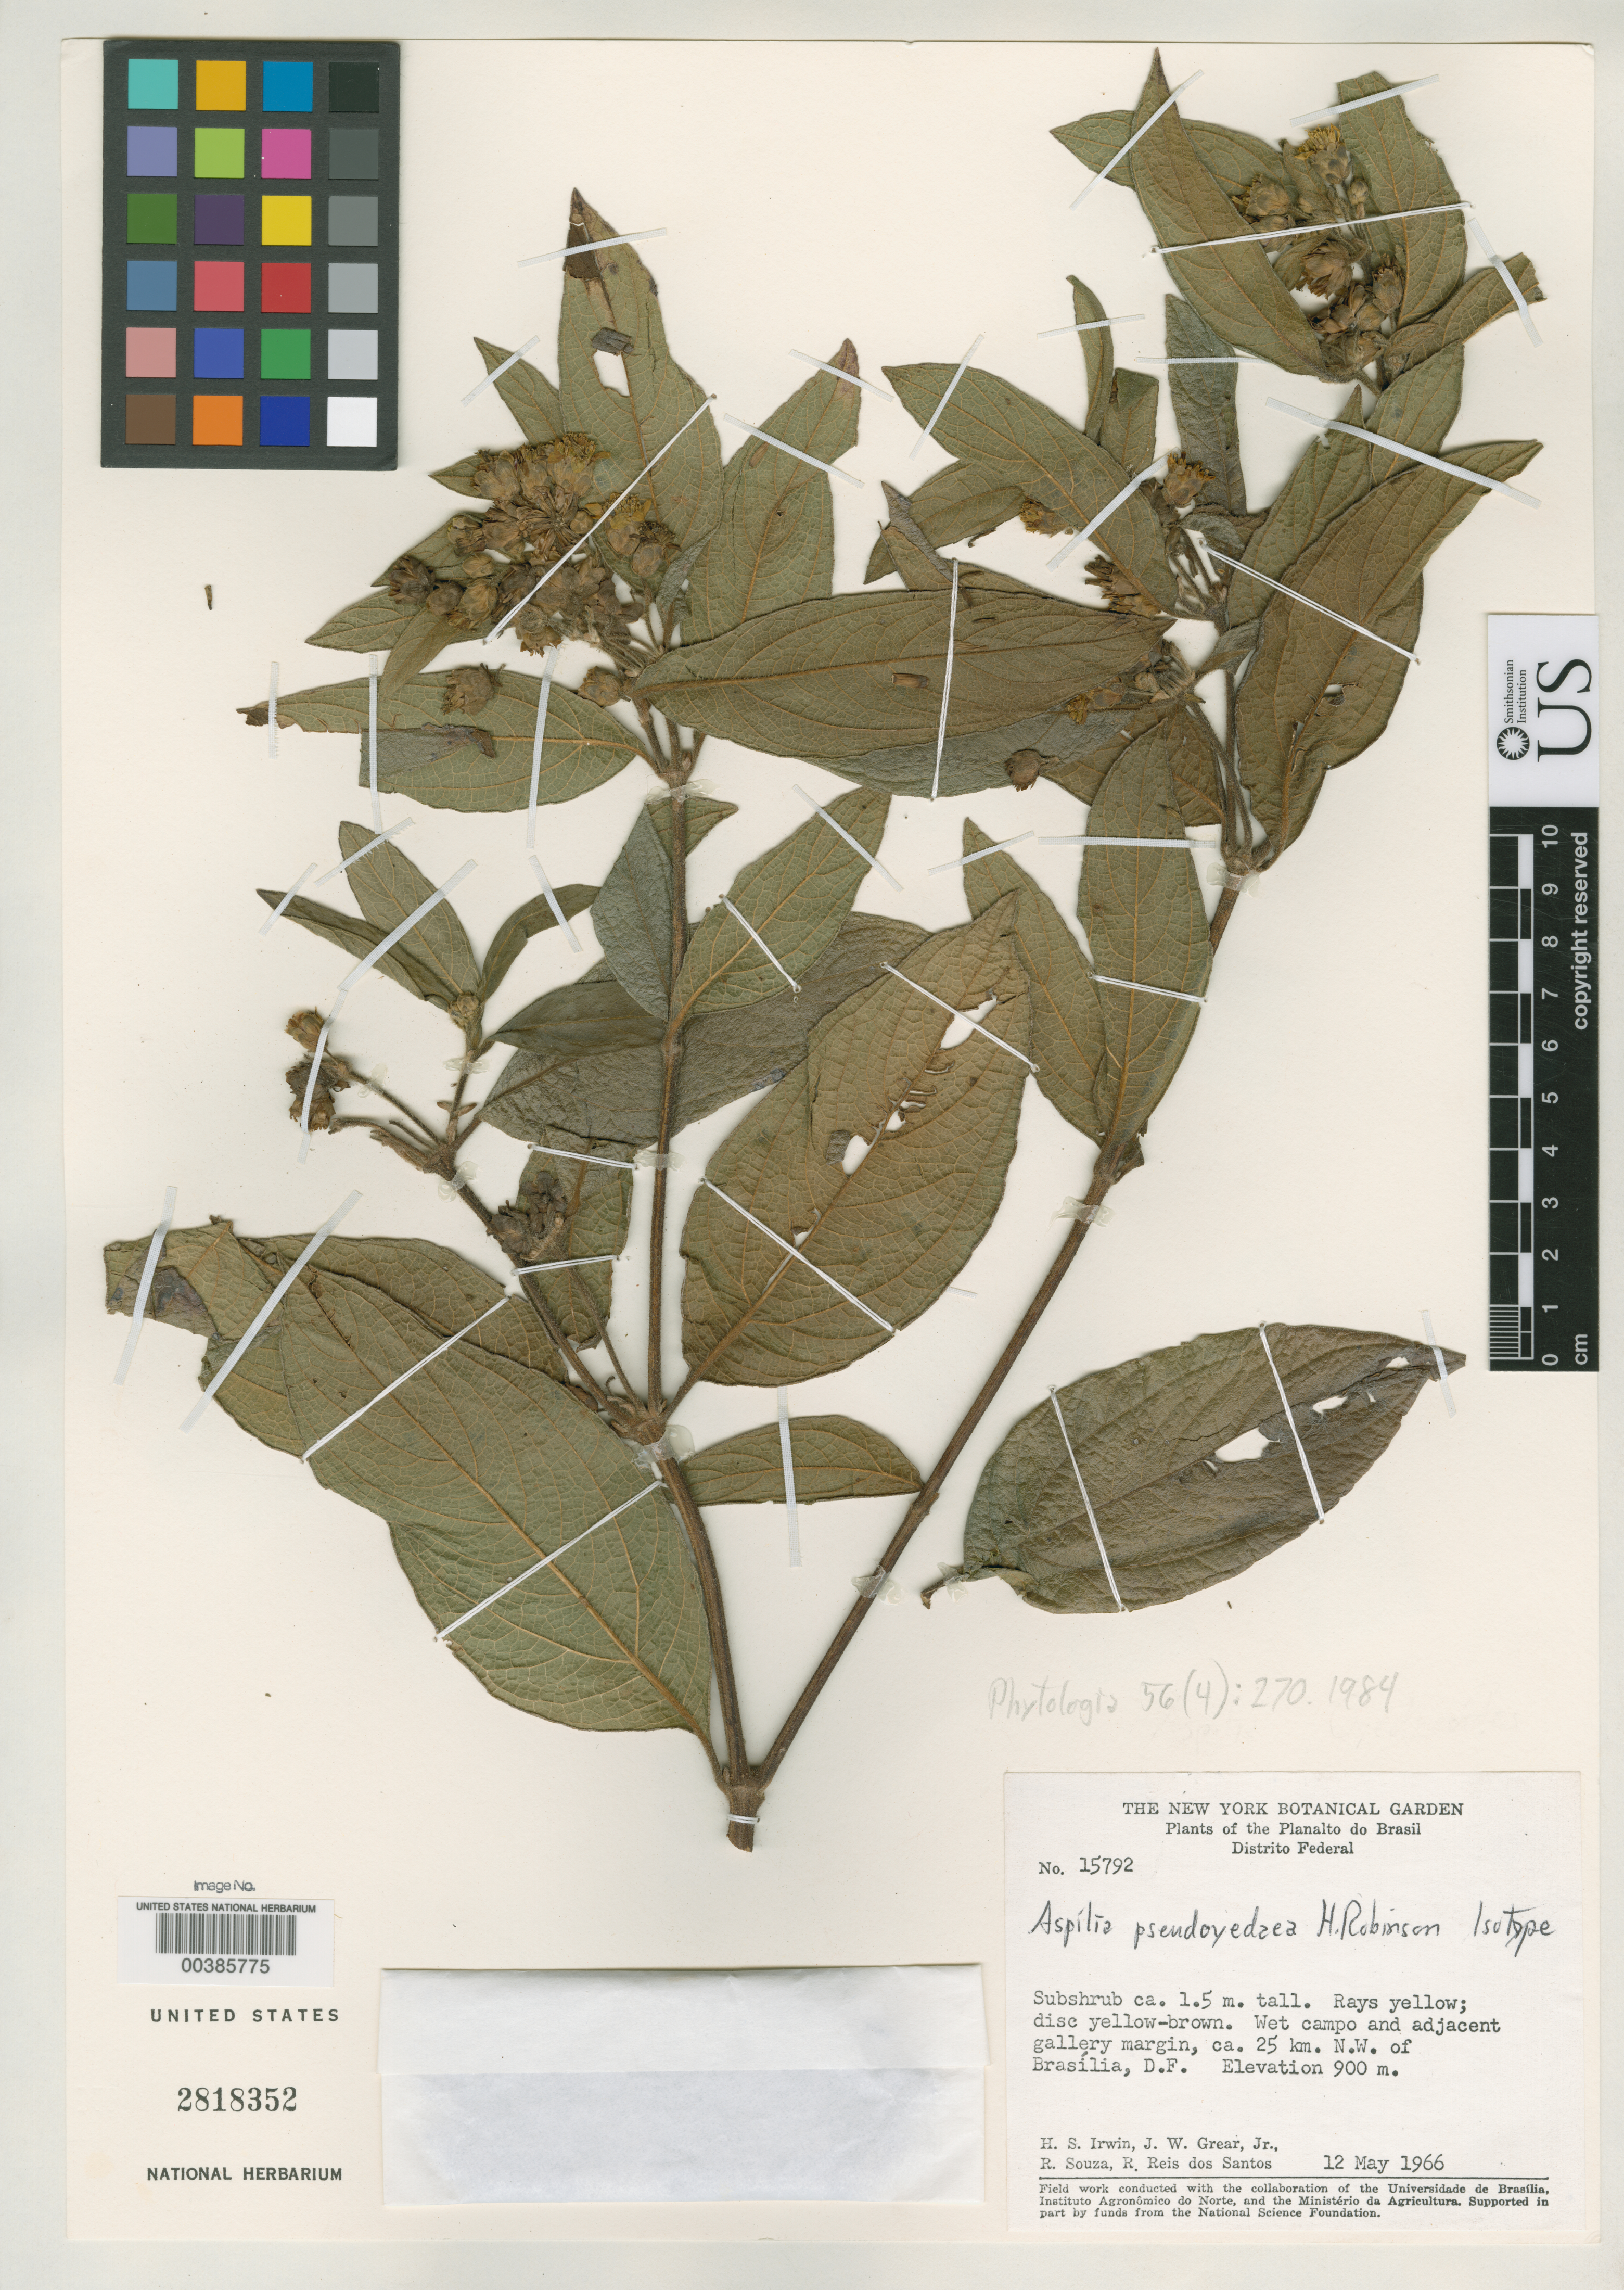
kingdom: Plantae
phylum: Tracheophyta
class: Magnoliopsida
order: Asterales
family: Asteraceae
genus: Aspilia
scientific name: Aspilia pseudoyedaea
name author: H. Rob.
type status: Isotype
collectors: H. Irwin, J. W. Grear, R. Souza & R. G. P. Santos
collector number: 15792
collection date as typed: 12 May 1966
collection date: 1966-05-12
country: Brazil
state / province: Distrito Federal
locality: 25 km NW of Brasilia.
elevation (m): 900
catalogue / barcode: US 2818352